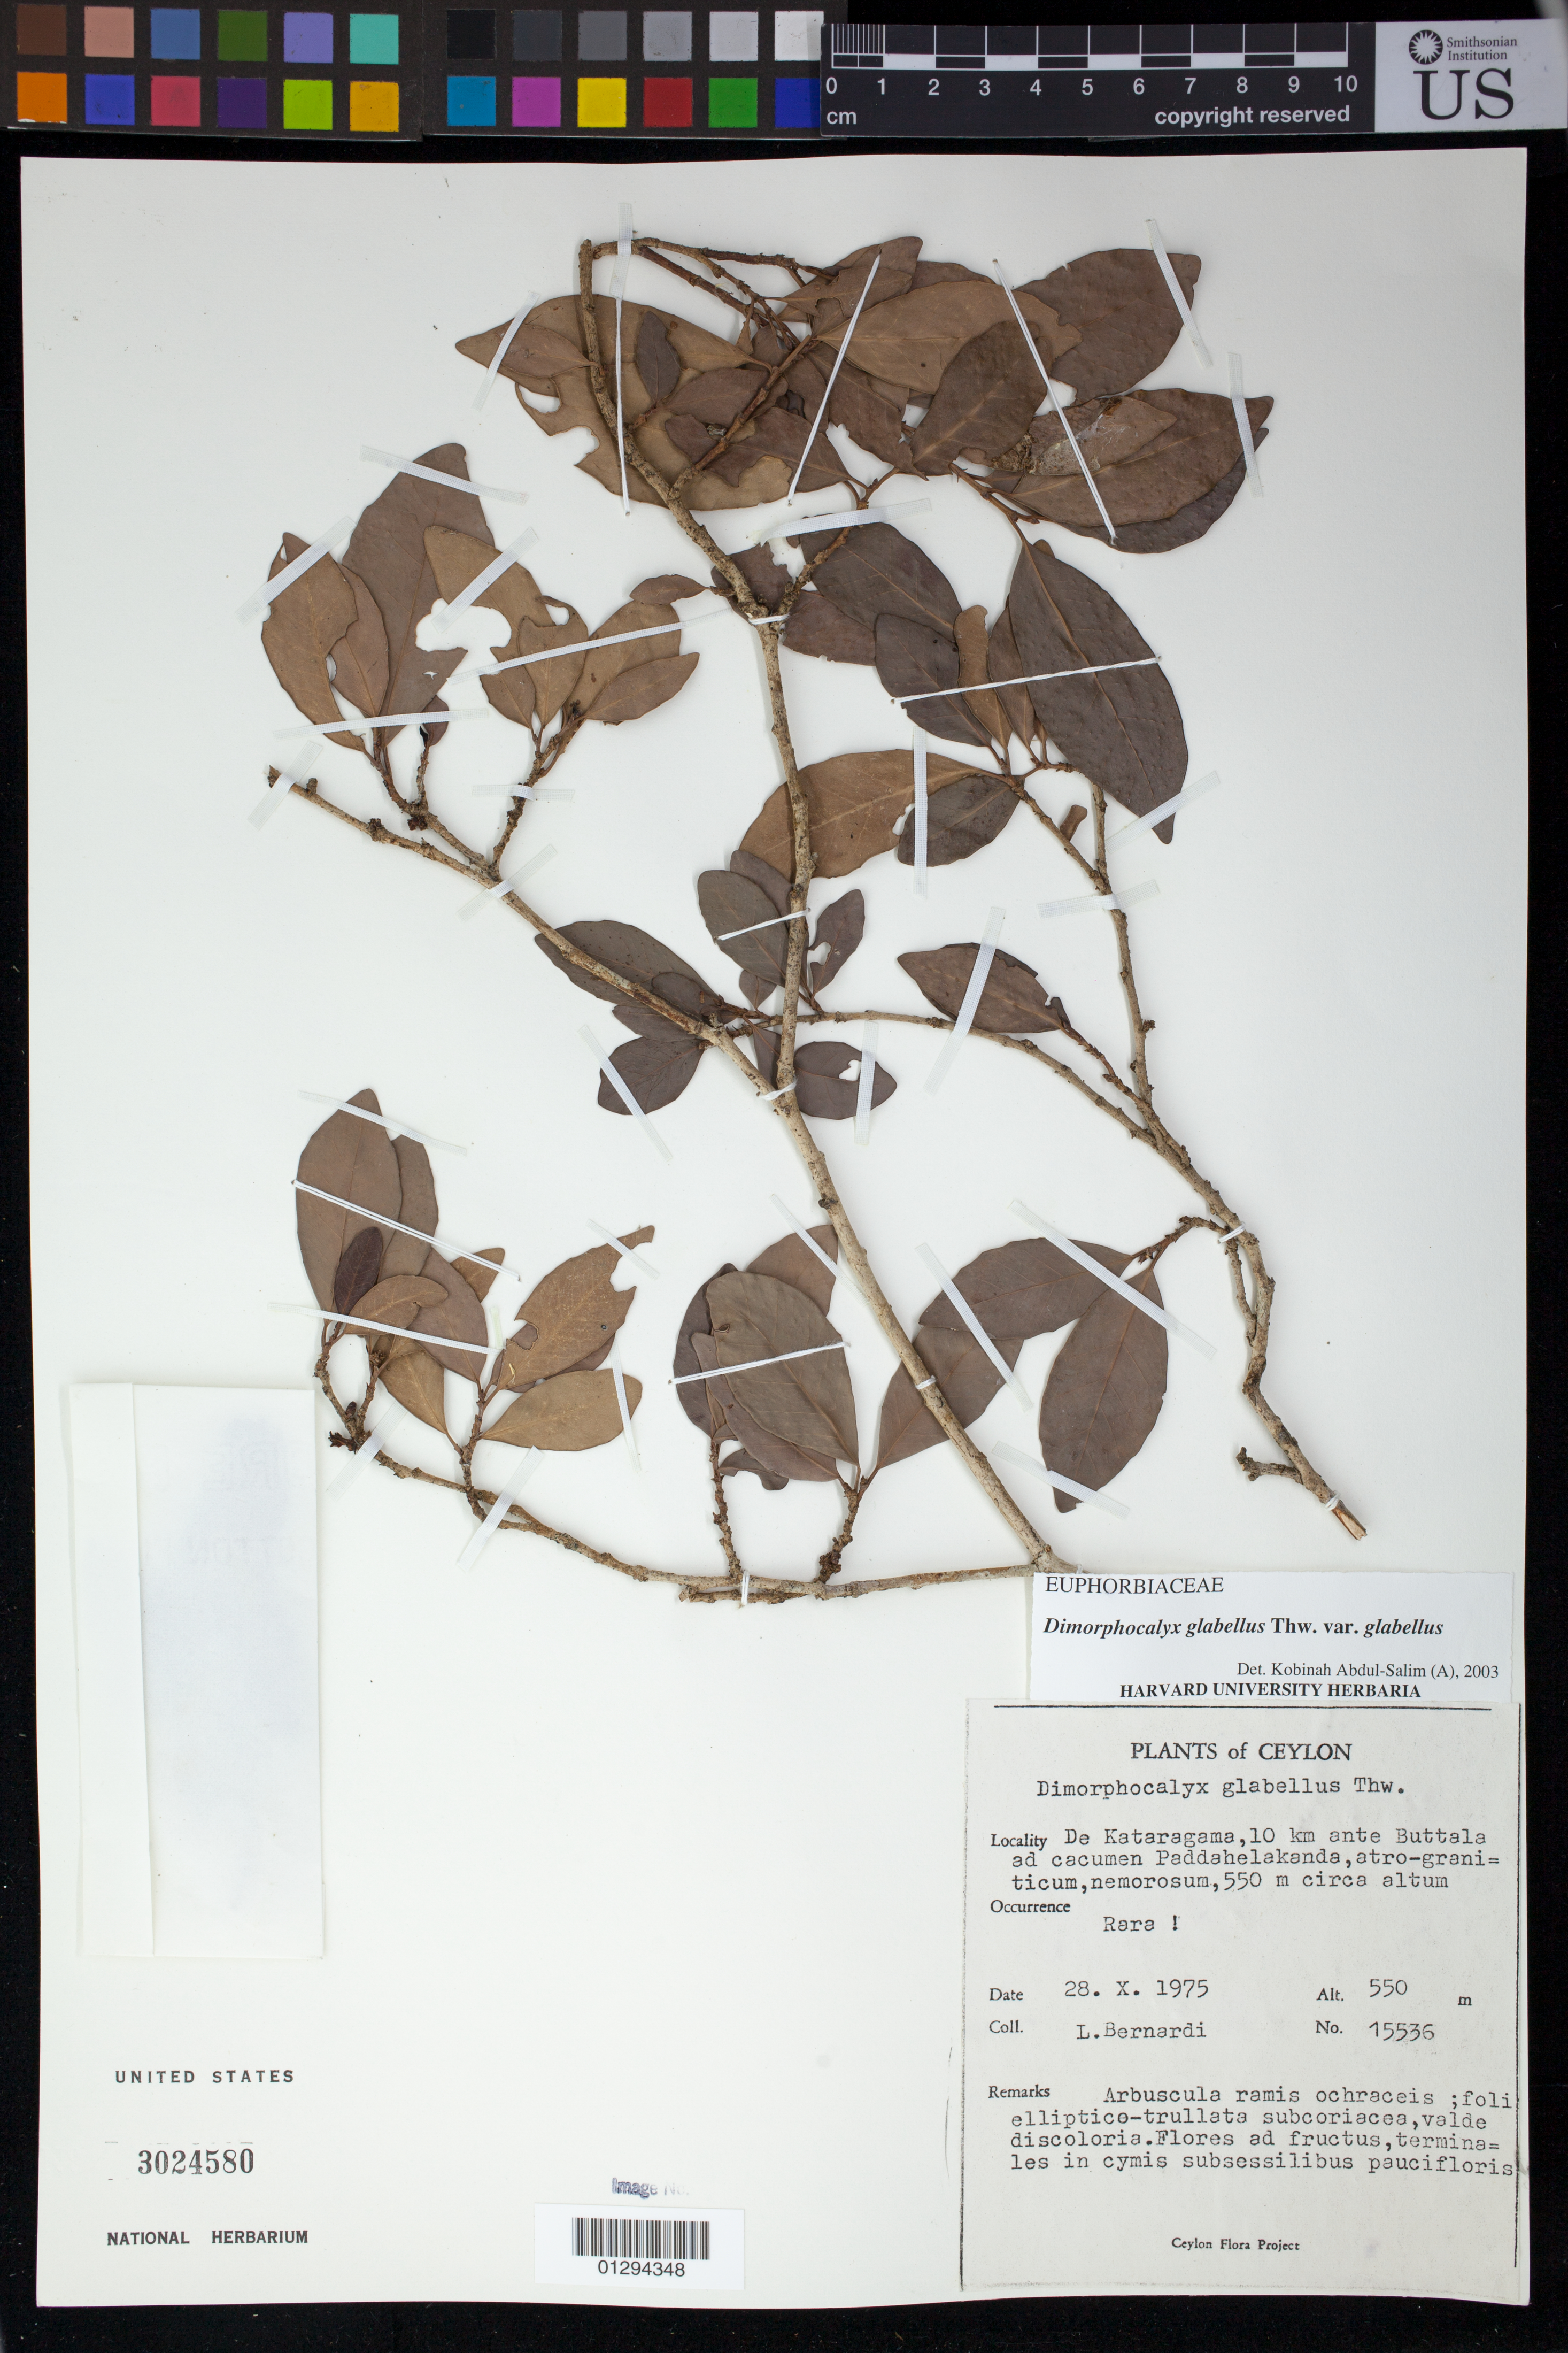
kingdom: Plantae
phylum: Tracheophyta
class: Magnoliopsida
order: Malpighiales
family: Euphorbiaceae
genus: Dimorphocalyx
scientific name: Dimorphocalyx glabellus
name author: Thwaites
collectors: L. Bernardi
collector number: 15536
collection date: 1975-10-28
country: Sri Lanka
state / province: Uva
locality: De Kataragama, 10 km ante Buttala ad cacumen Paddahelakanda, atro-graniticum, nemorosum.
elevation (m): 550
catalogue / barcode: US 3024580